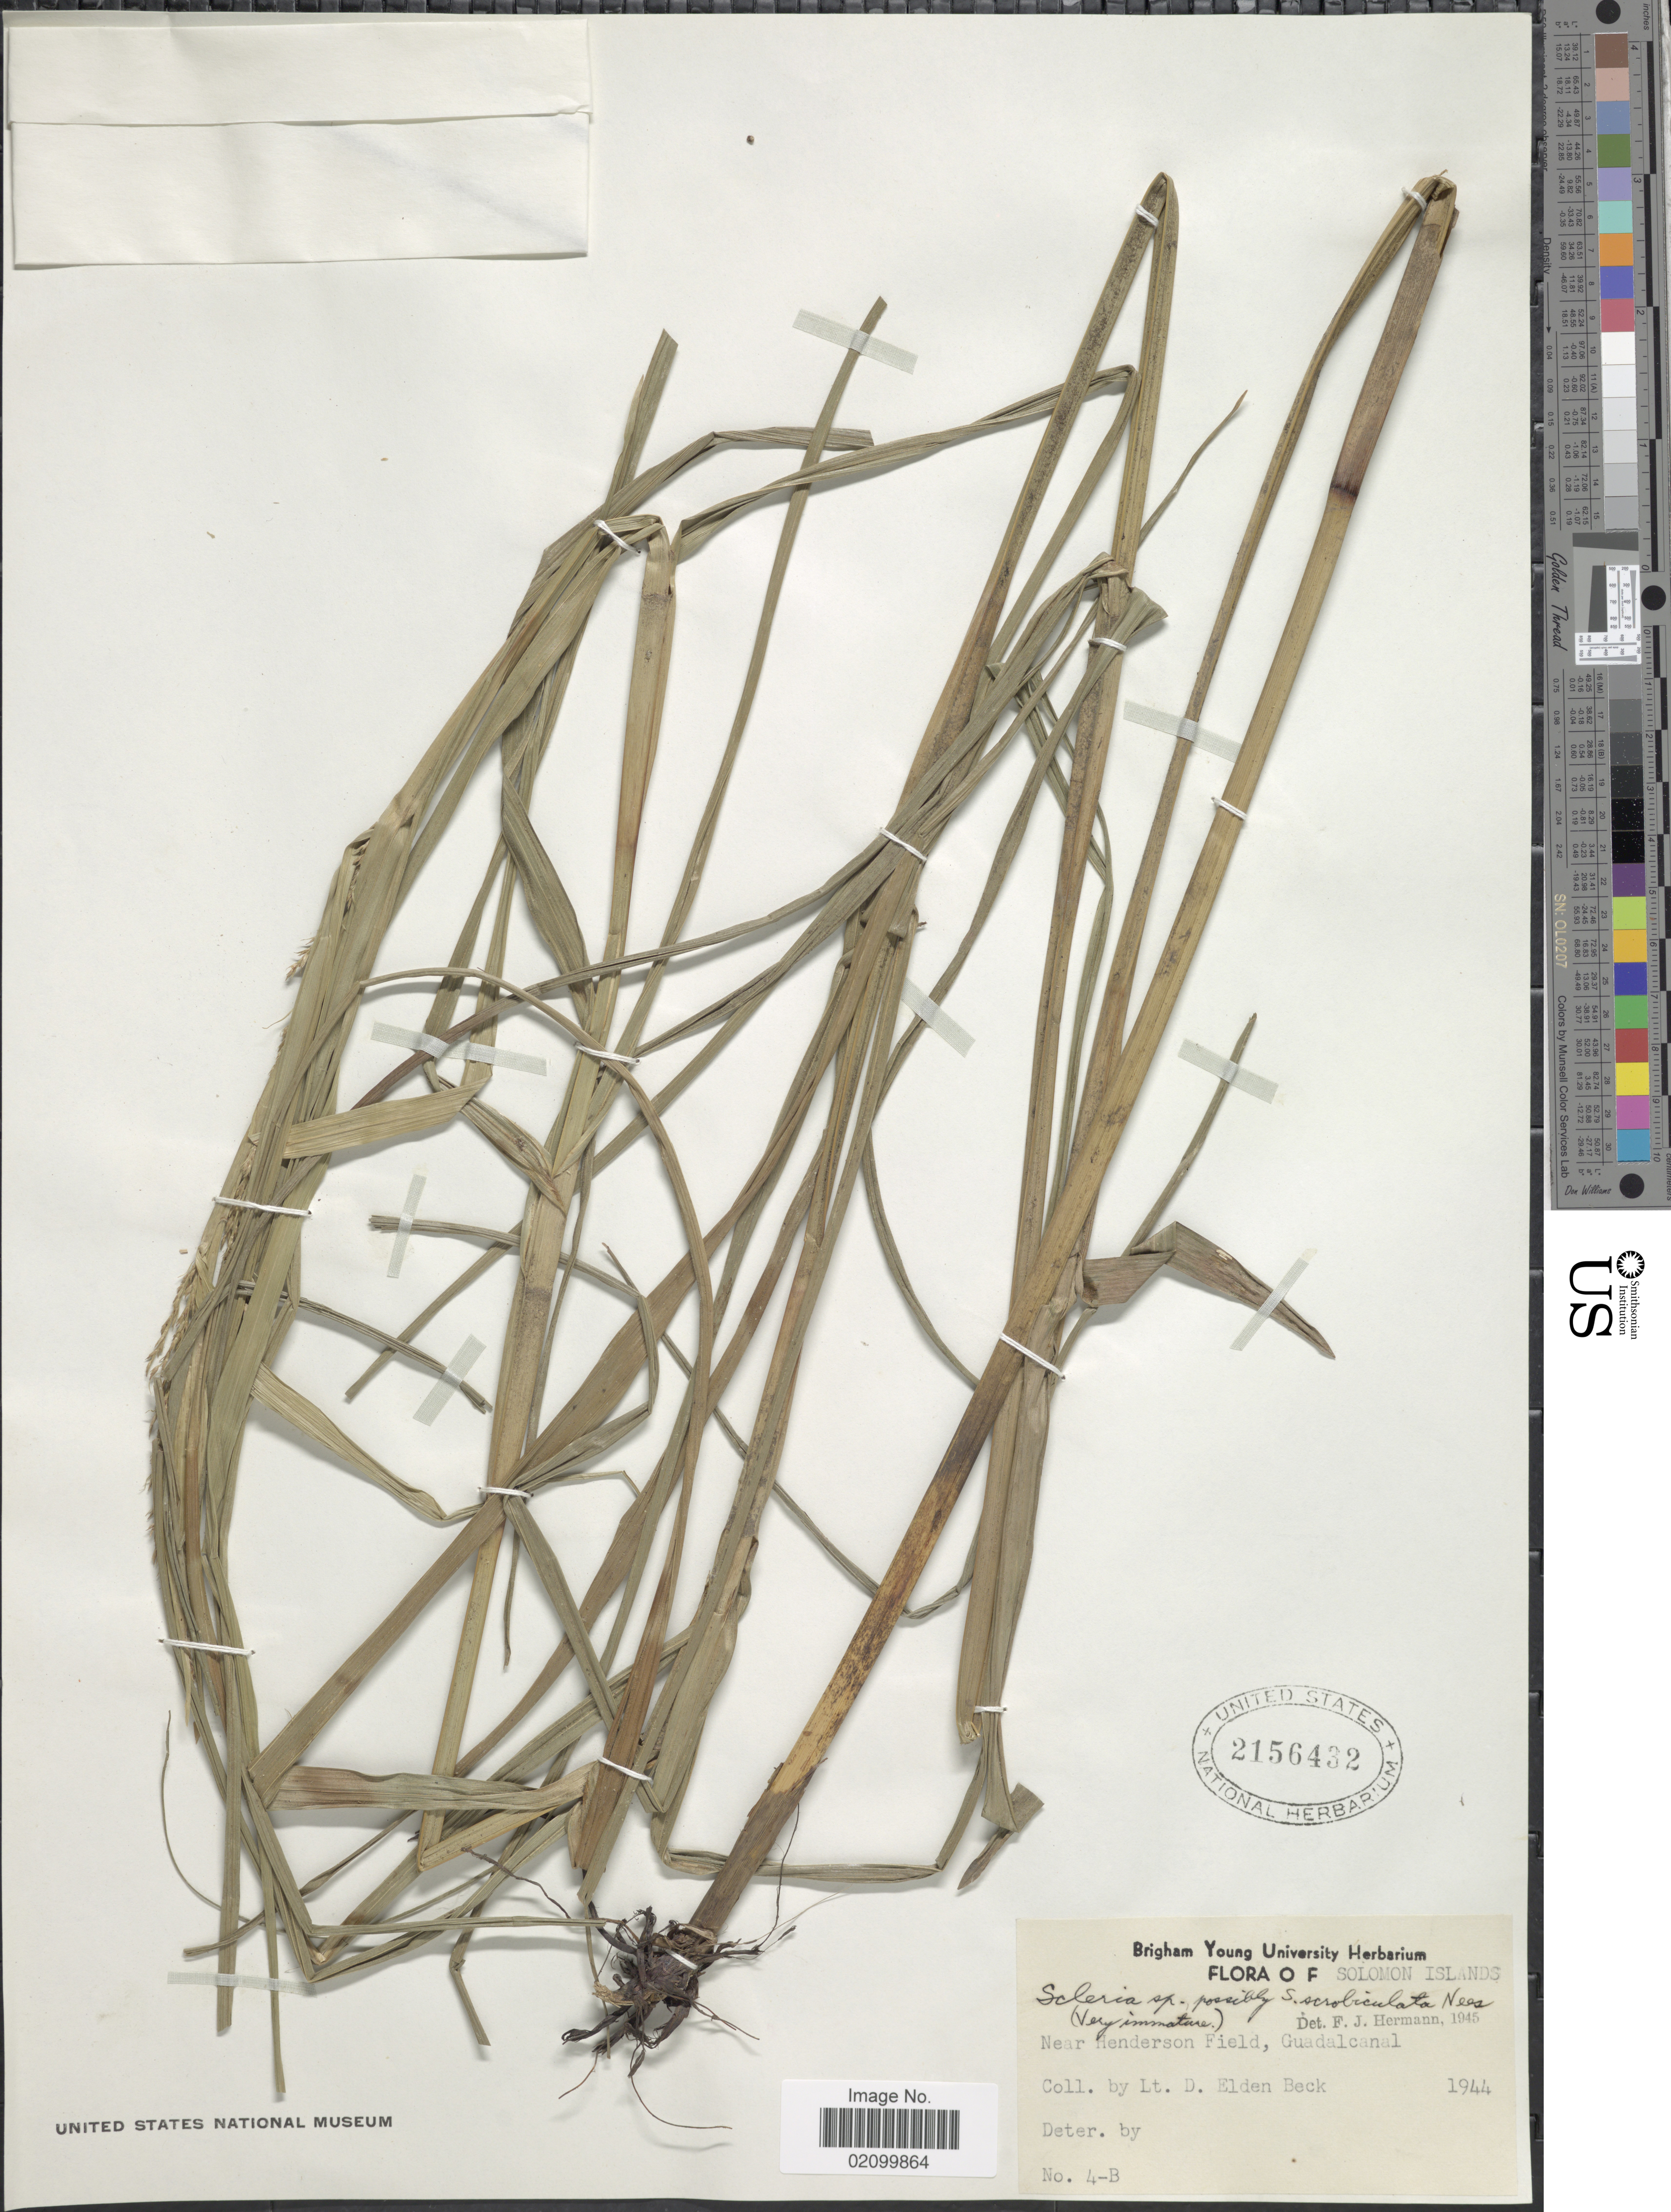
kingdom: Plantae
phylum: Tracheophyta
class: Liliopsida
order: Poales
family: Cyperaceae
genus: Scleria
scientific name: Scleria scrobiculata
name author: Nees & Meyen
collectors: E.D. Beck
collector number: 4-B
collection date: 1944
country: Solomon Islands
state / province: Solomon Islands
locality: Near Henderson Field, Guadalcanal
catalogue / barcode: US 2156432